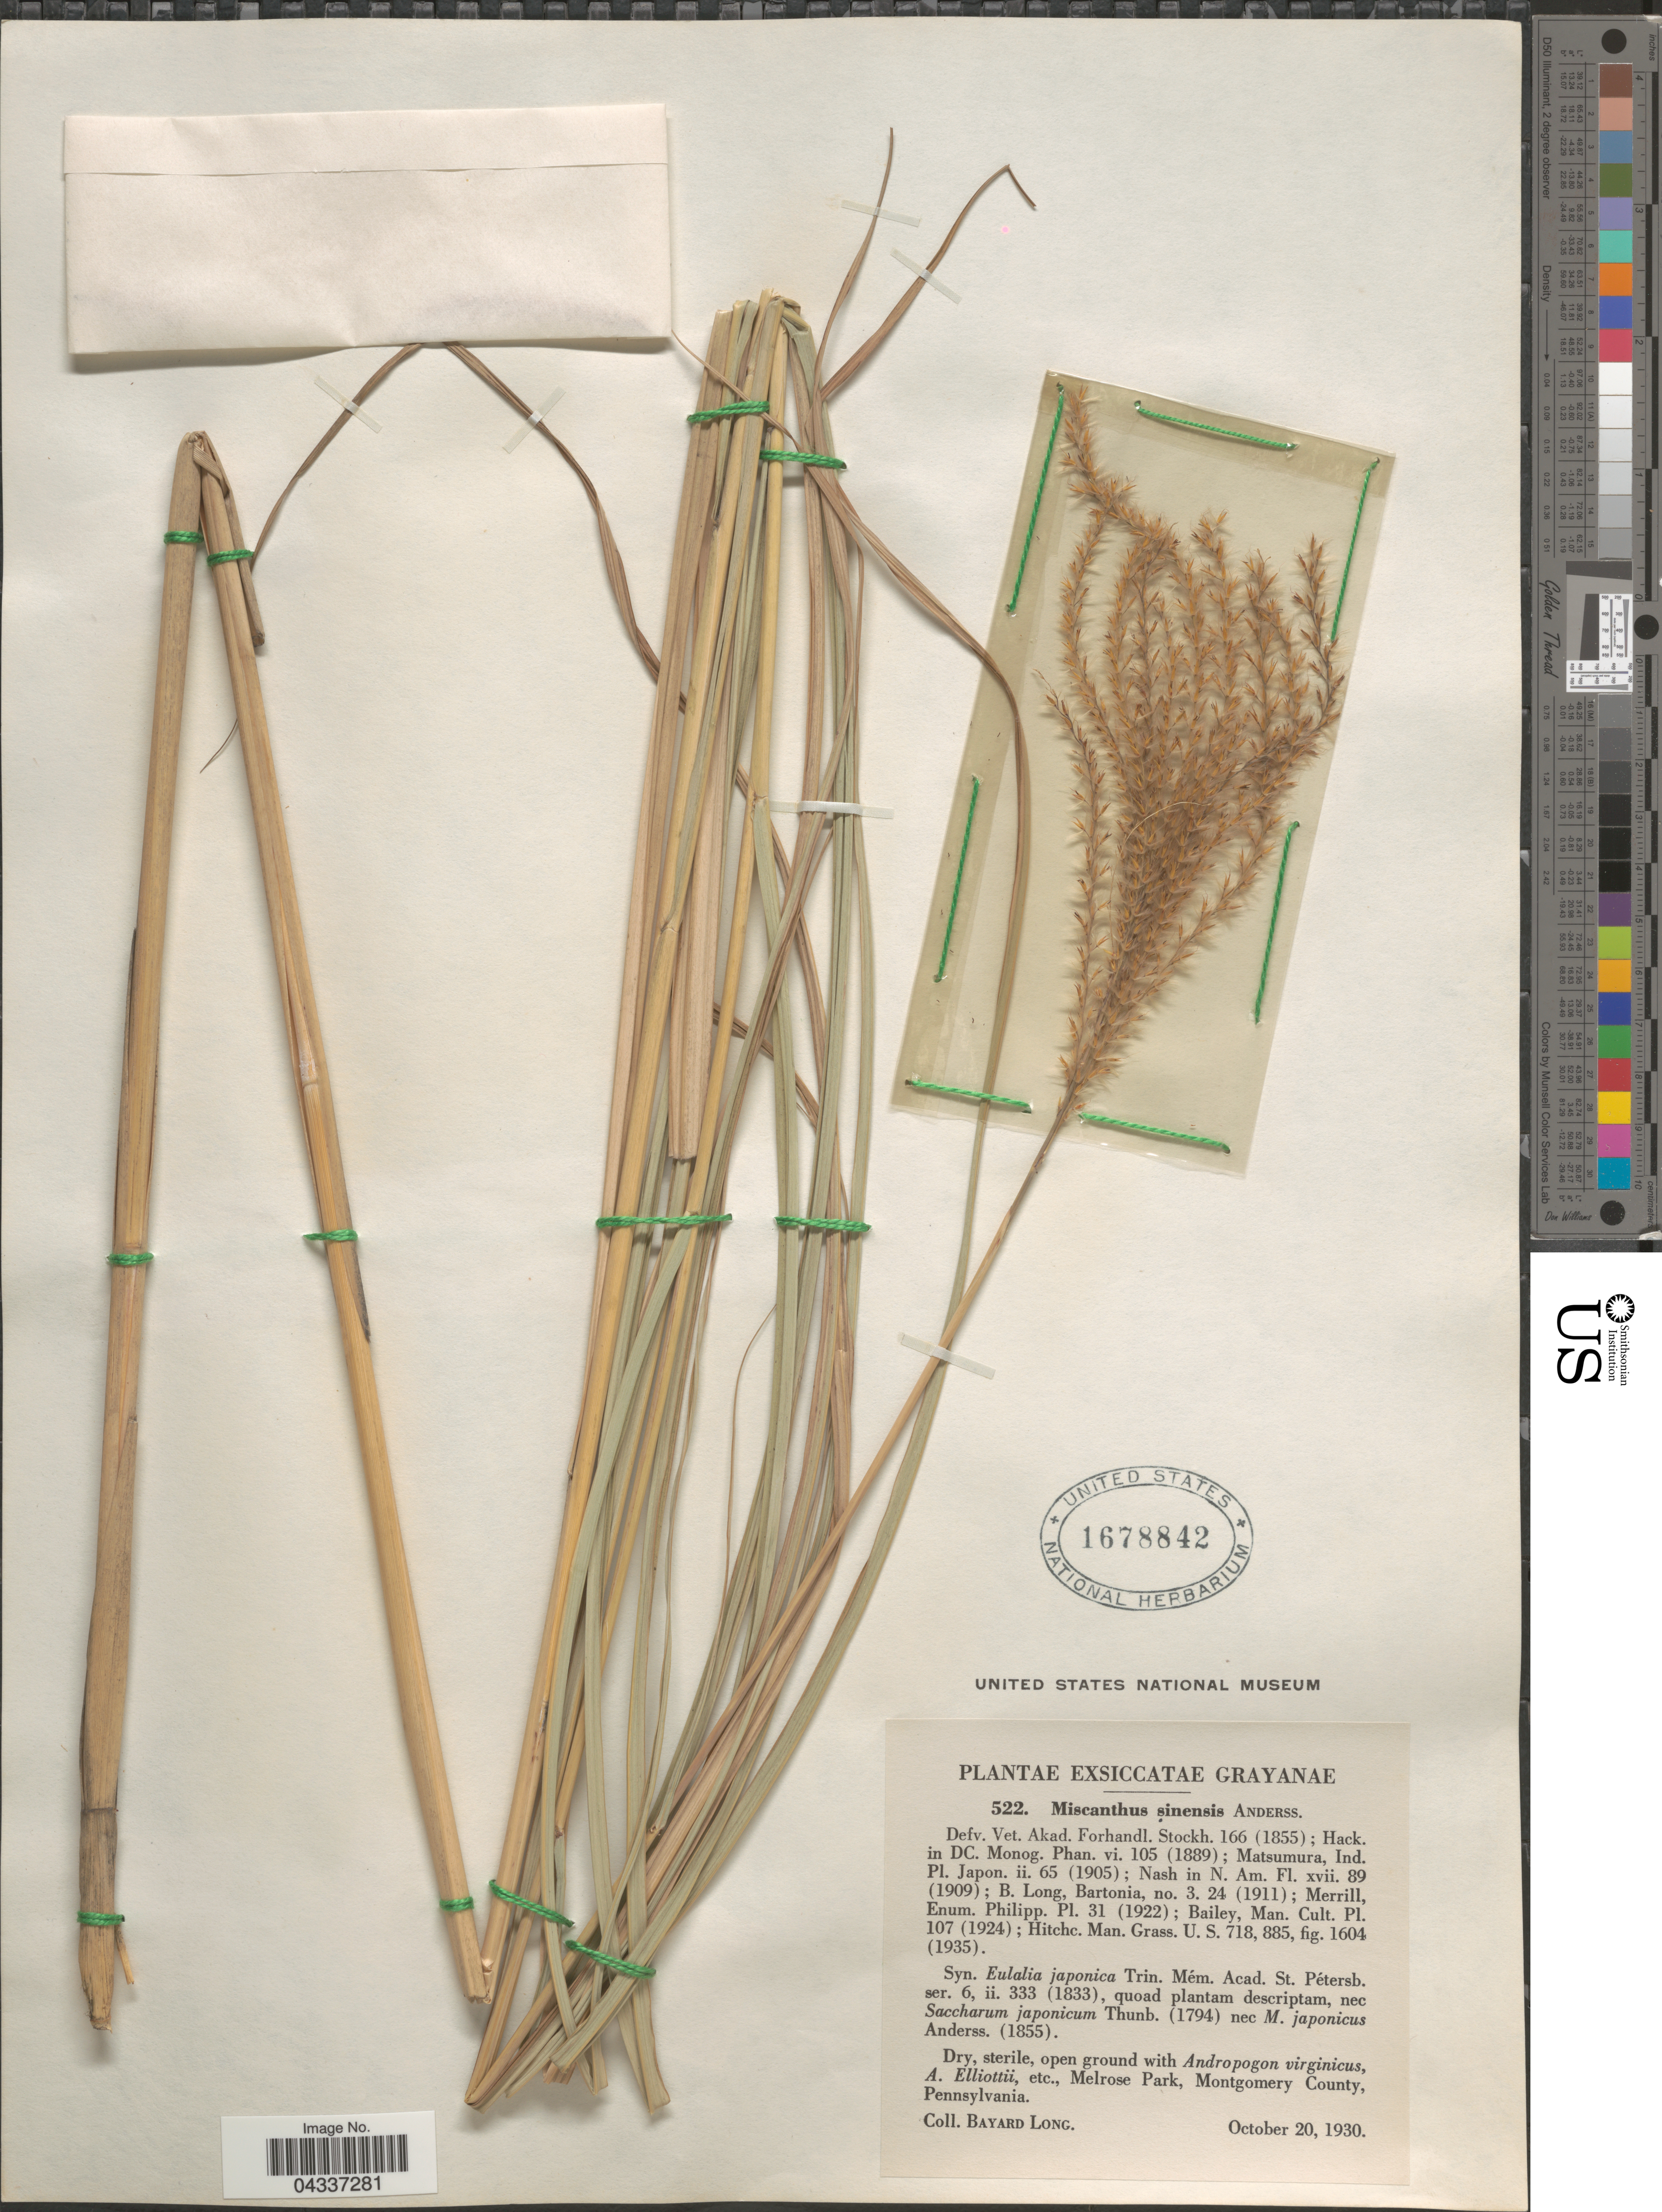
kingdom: Plantae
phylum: Tracheophyta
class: Liliopsida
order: Poales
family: Poaceae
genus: Miscanthus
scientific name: Miscanthus sinensis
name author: Andersson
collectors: B. Long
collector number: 522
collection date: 1930-10-20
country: United States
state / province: Pennsylvania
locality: Melrose Park, Montgomery County.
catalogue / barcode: US 1678842